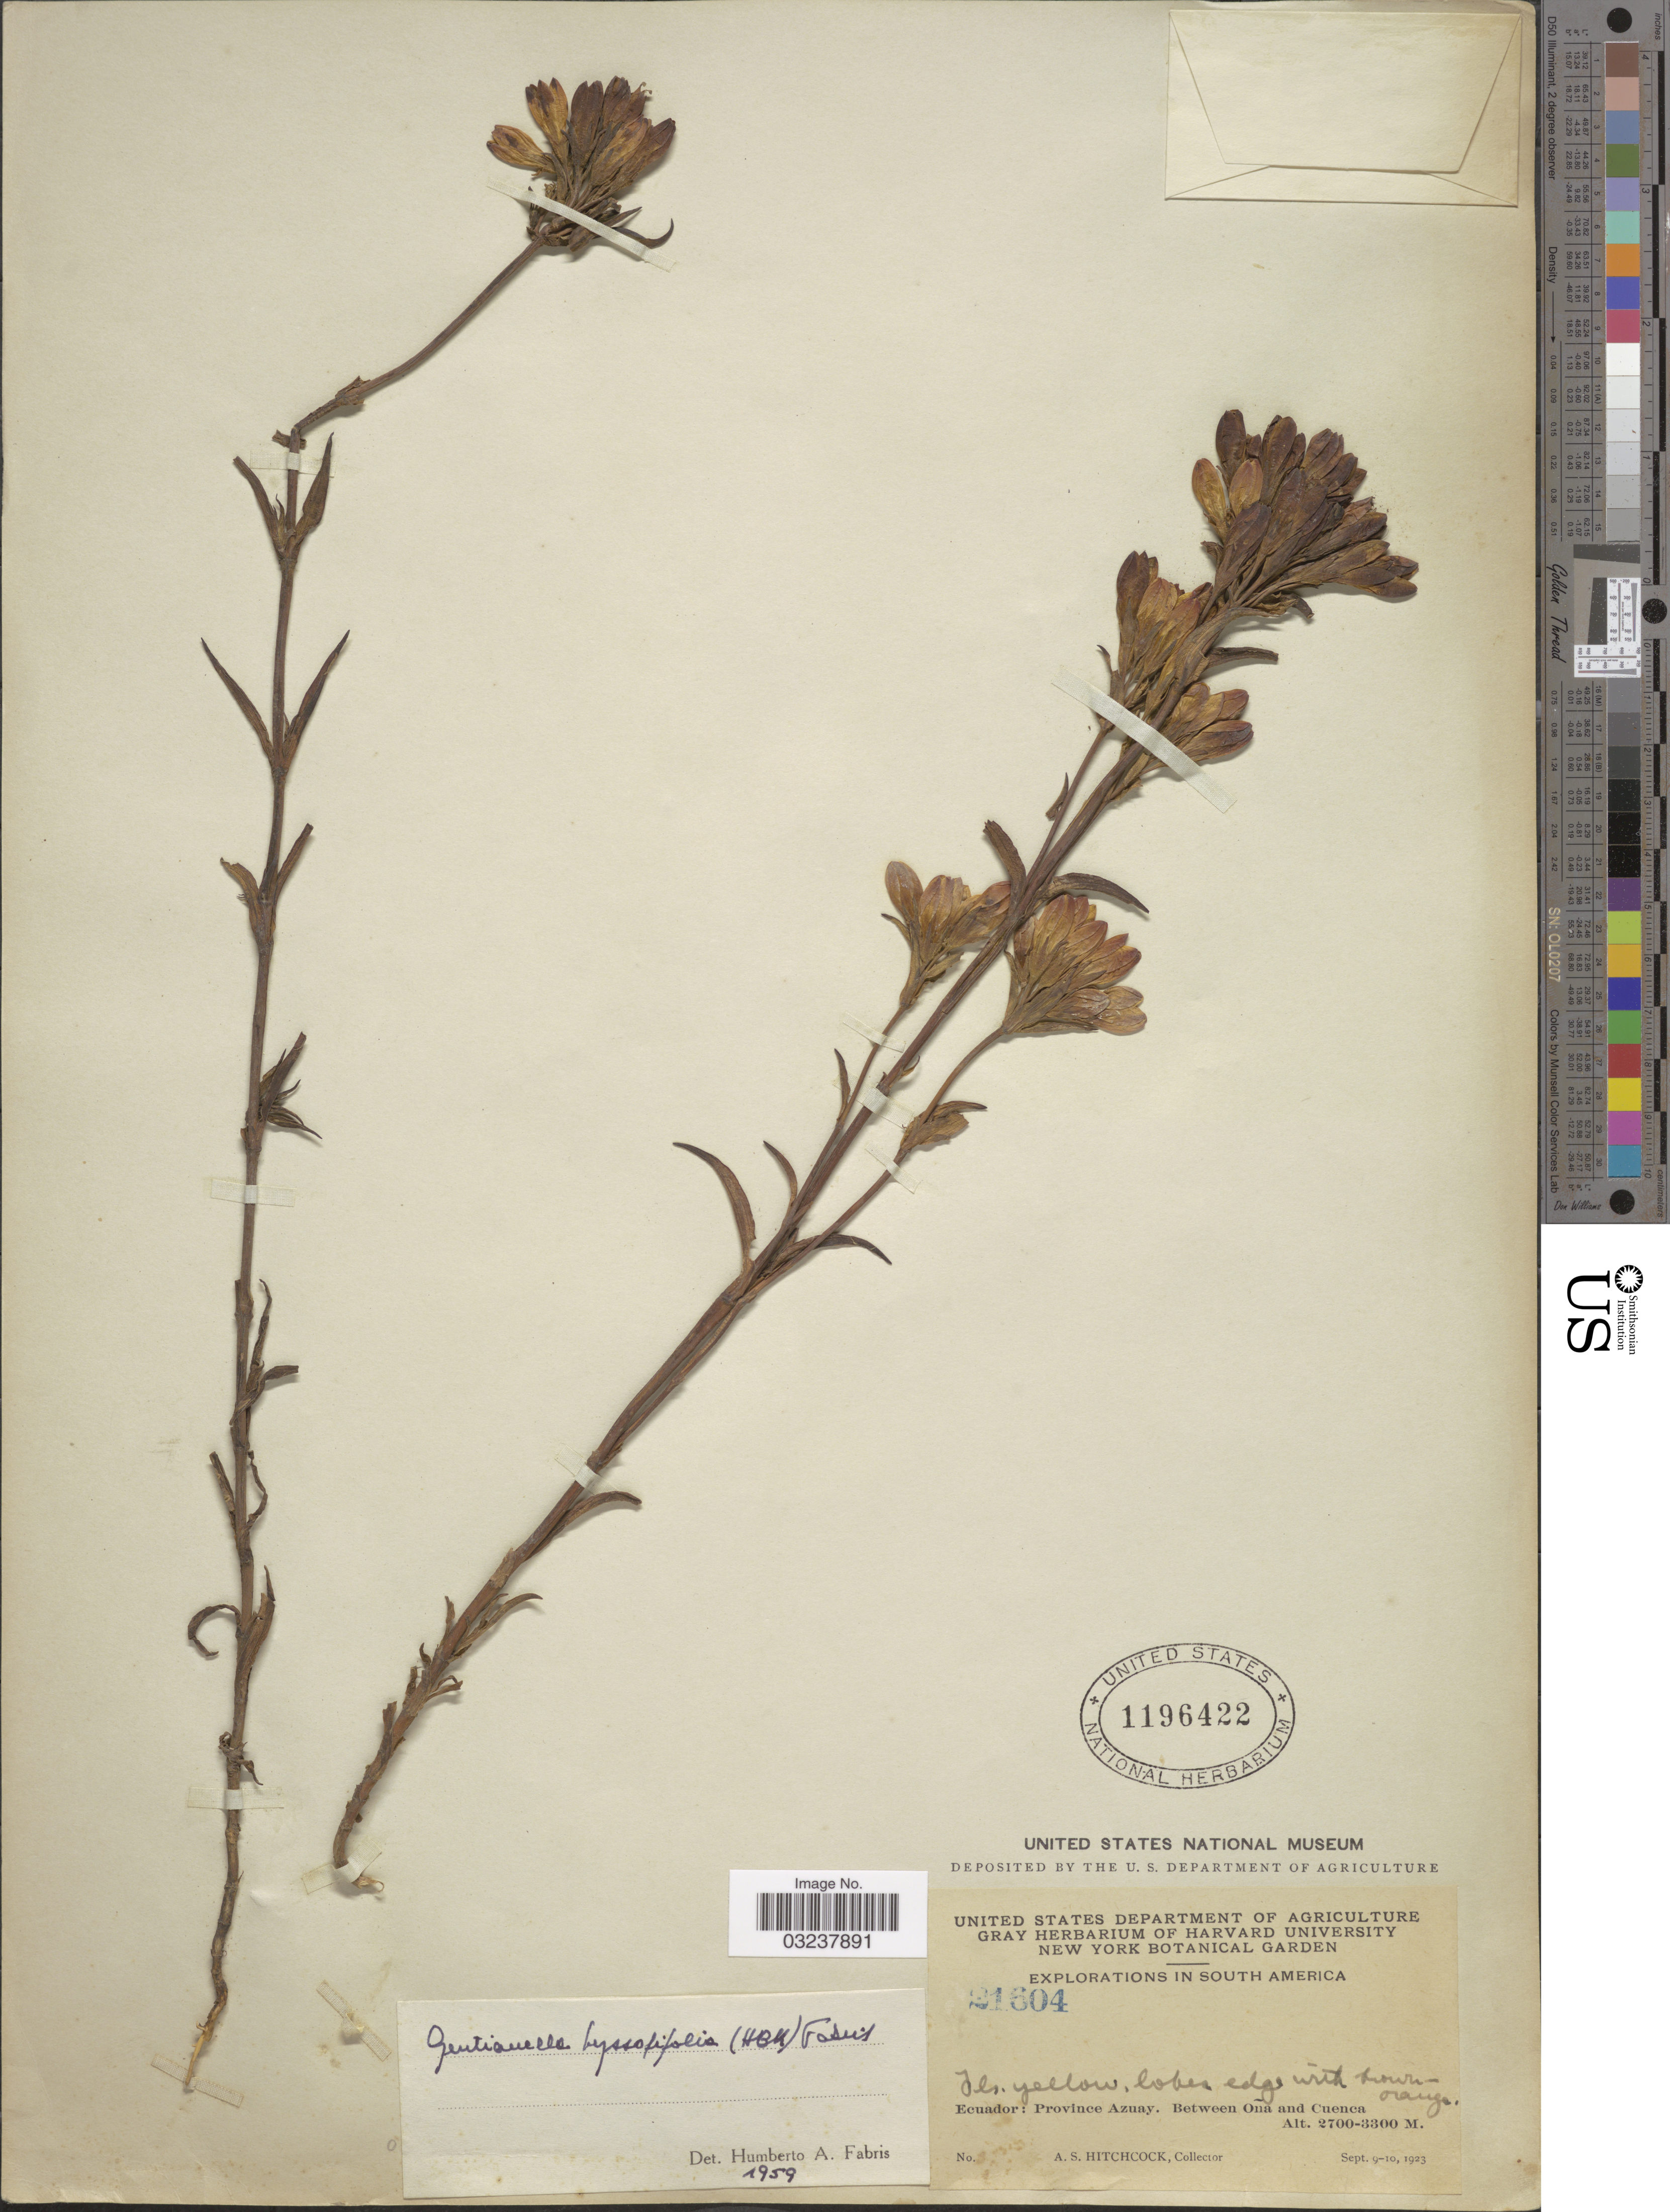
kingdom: Plantae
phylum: Tracheophyta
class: Magnoliopsida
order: Gentianales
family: Gentianaceae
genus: Gentianella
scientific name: Gentianella hyssopifolia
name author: (Kunth) Fabris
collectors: A. S. Hitchcock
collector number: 21604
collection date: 1923-09-09/1923-09-10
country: Ecuador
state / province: Azuay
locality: Between Oña and Cuenca.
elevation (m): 2700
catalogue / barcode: US 1196422